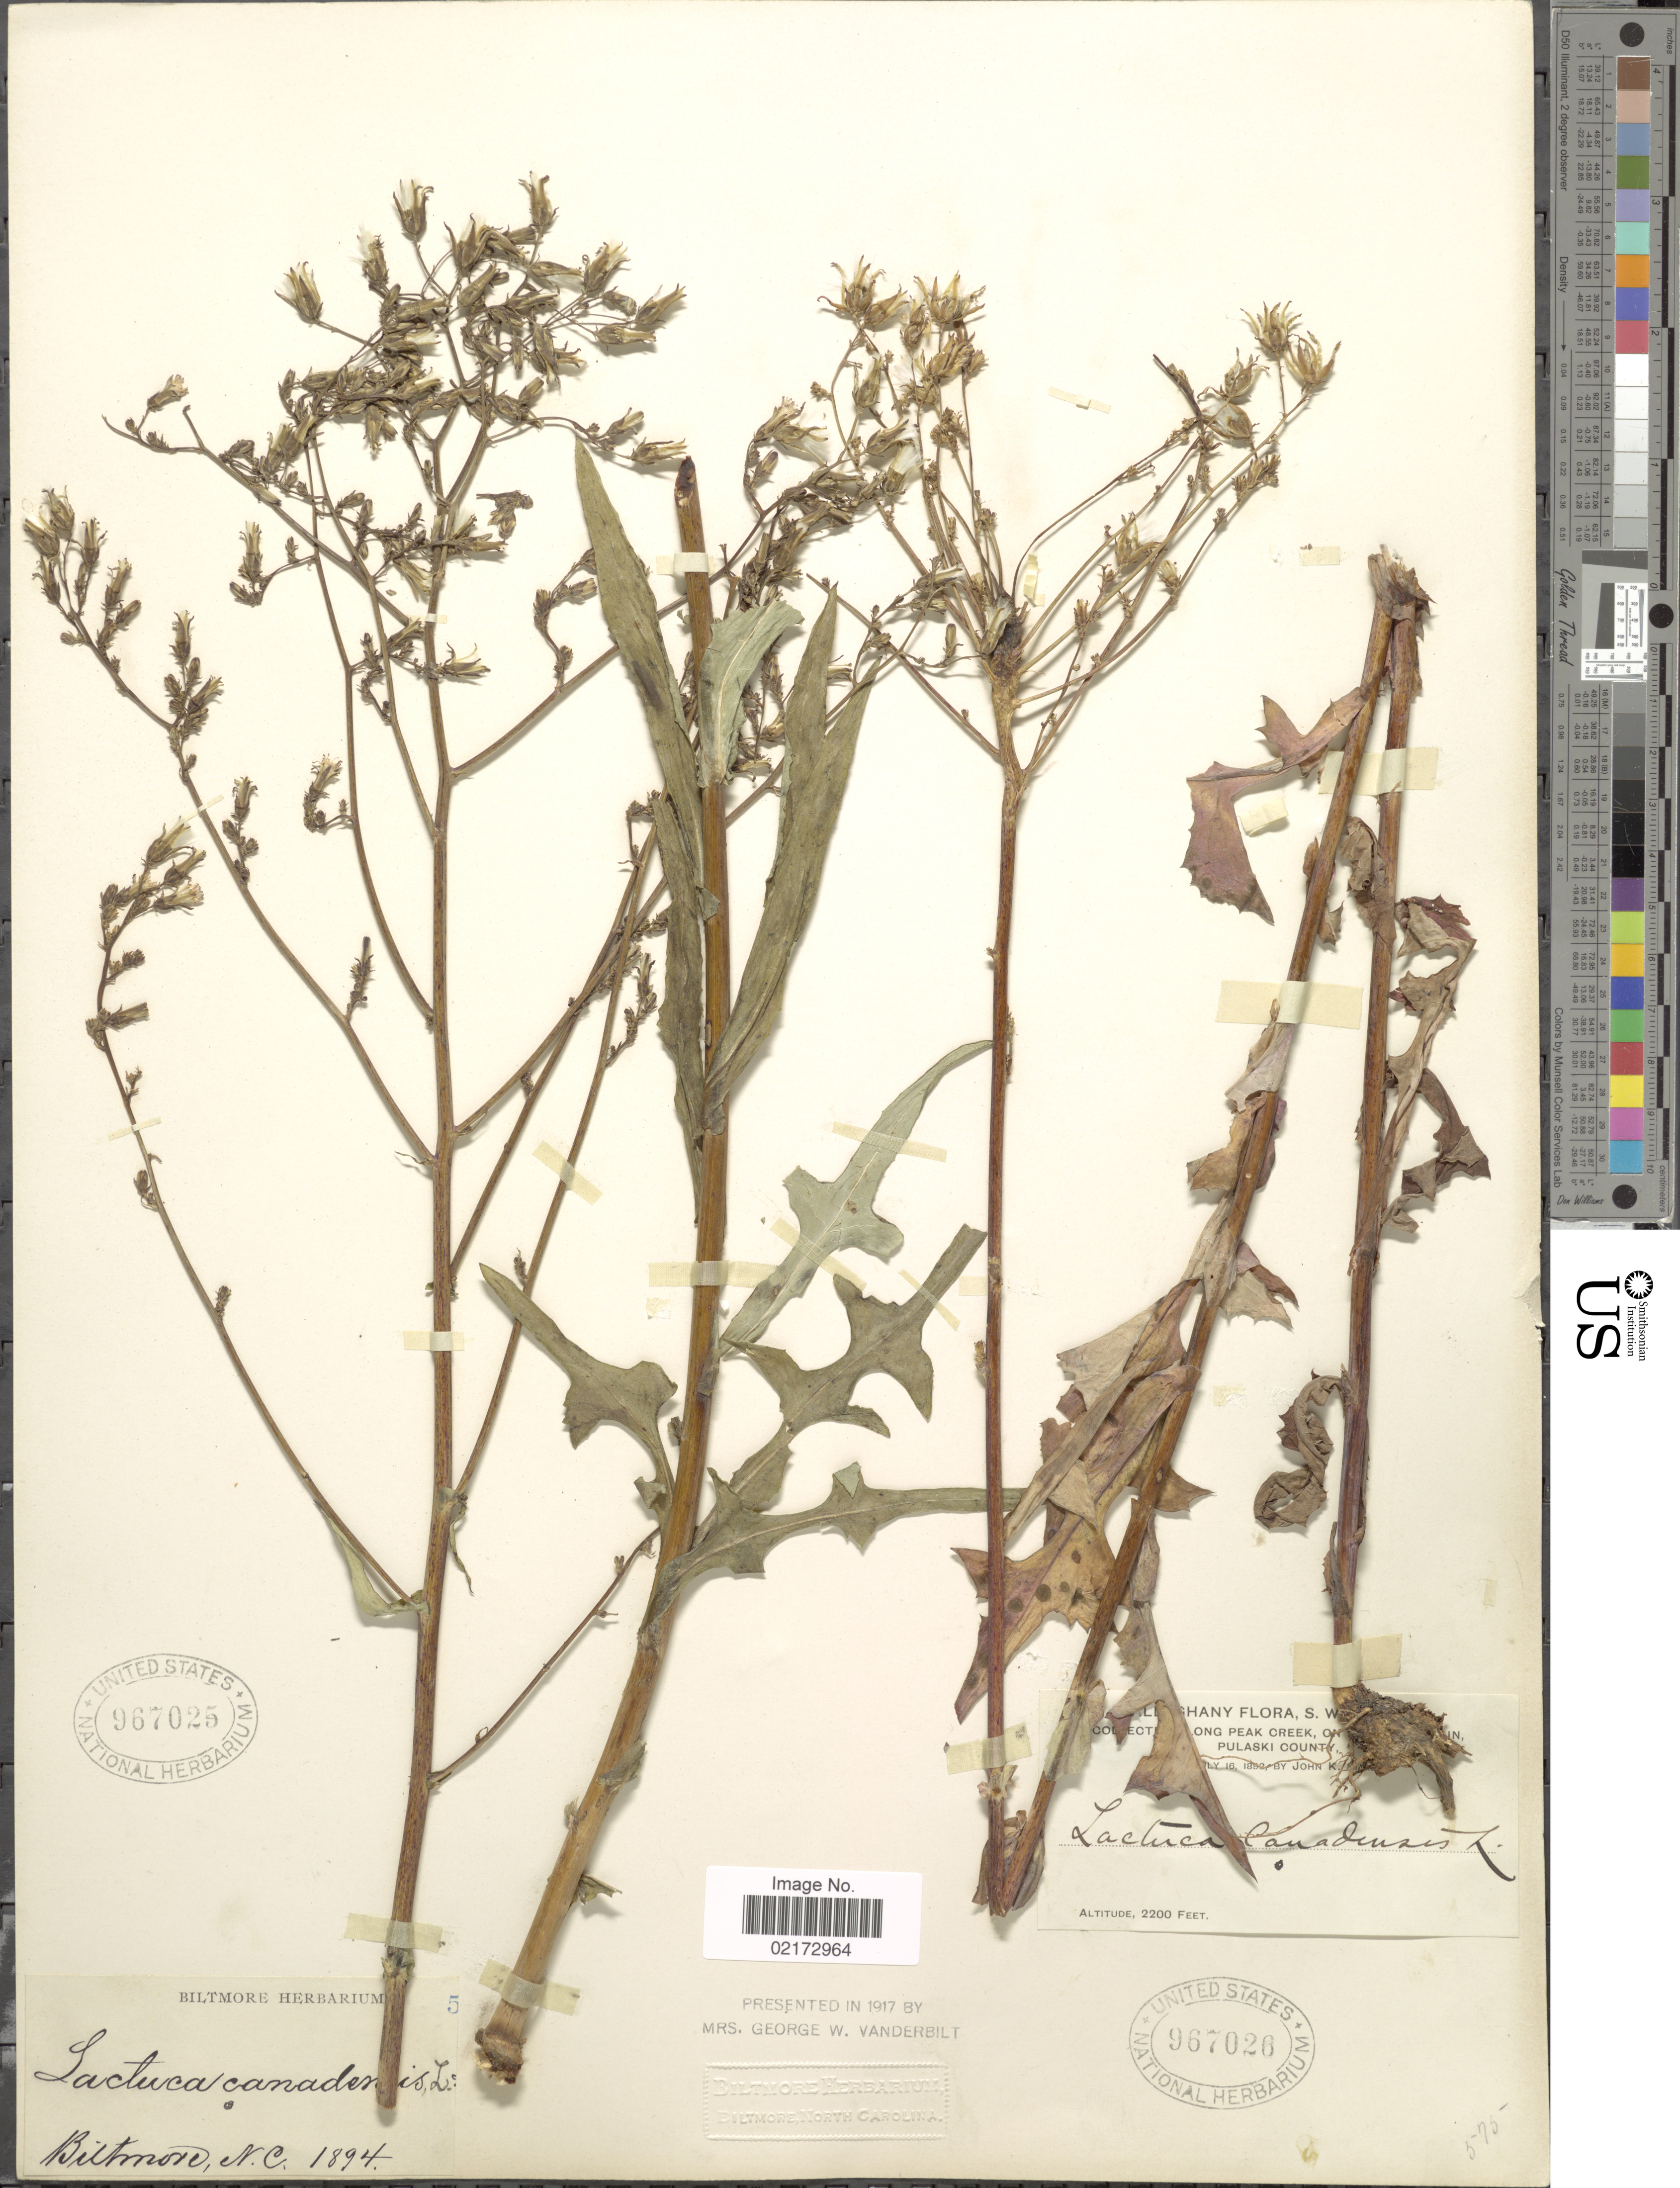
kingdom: Plantae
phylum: Tracheophyta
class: Magnoliopsida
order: Asterales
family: Asteraceae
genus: Lactuca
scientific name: Lactuca canadensis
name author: L.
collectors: ex herb. Biltmore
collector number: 5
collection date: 1894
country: United States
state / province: North Carolina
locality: Biltmore, N. C.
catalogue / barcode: US 967025